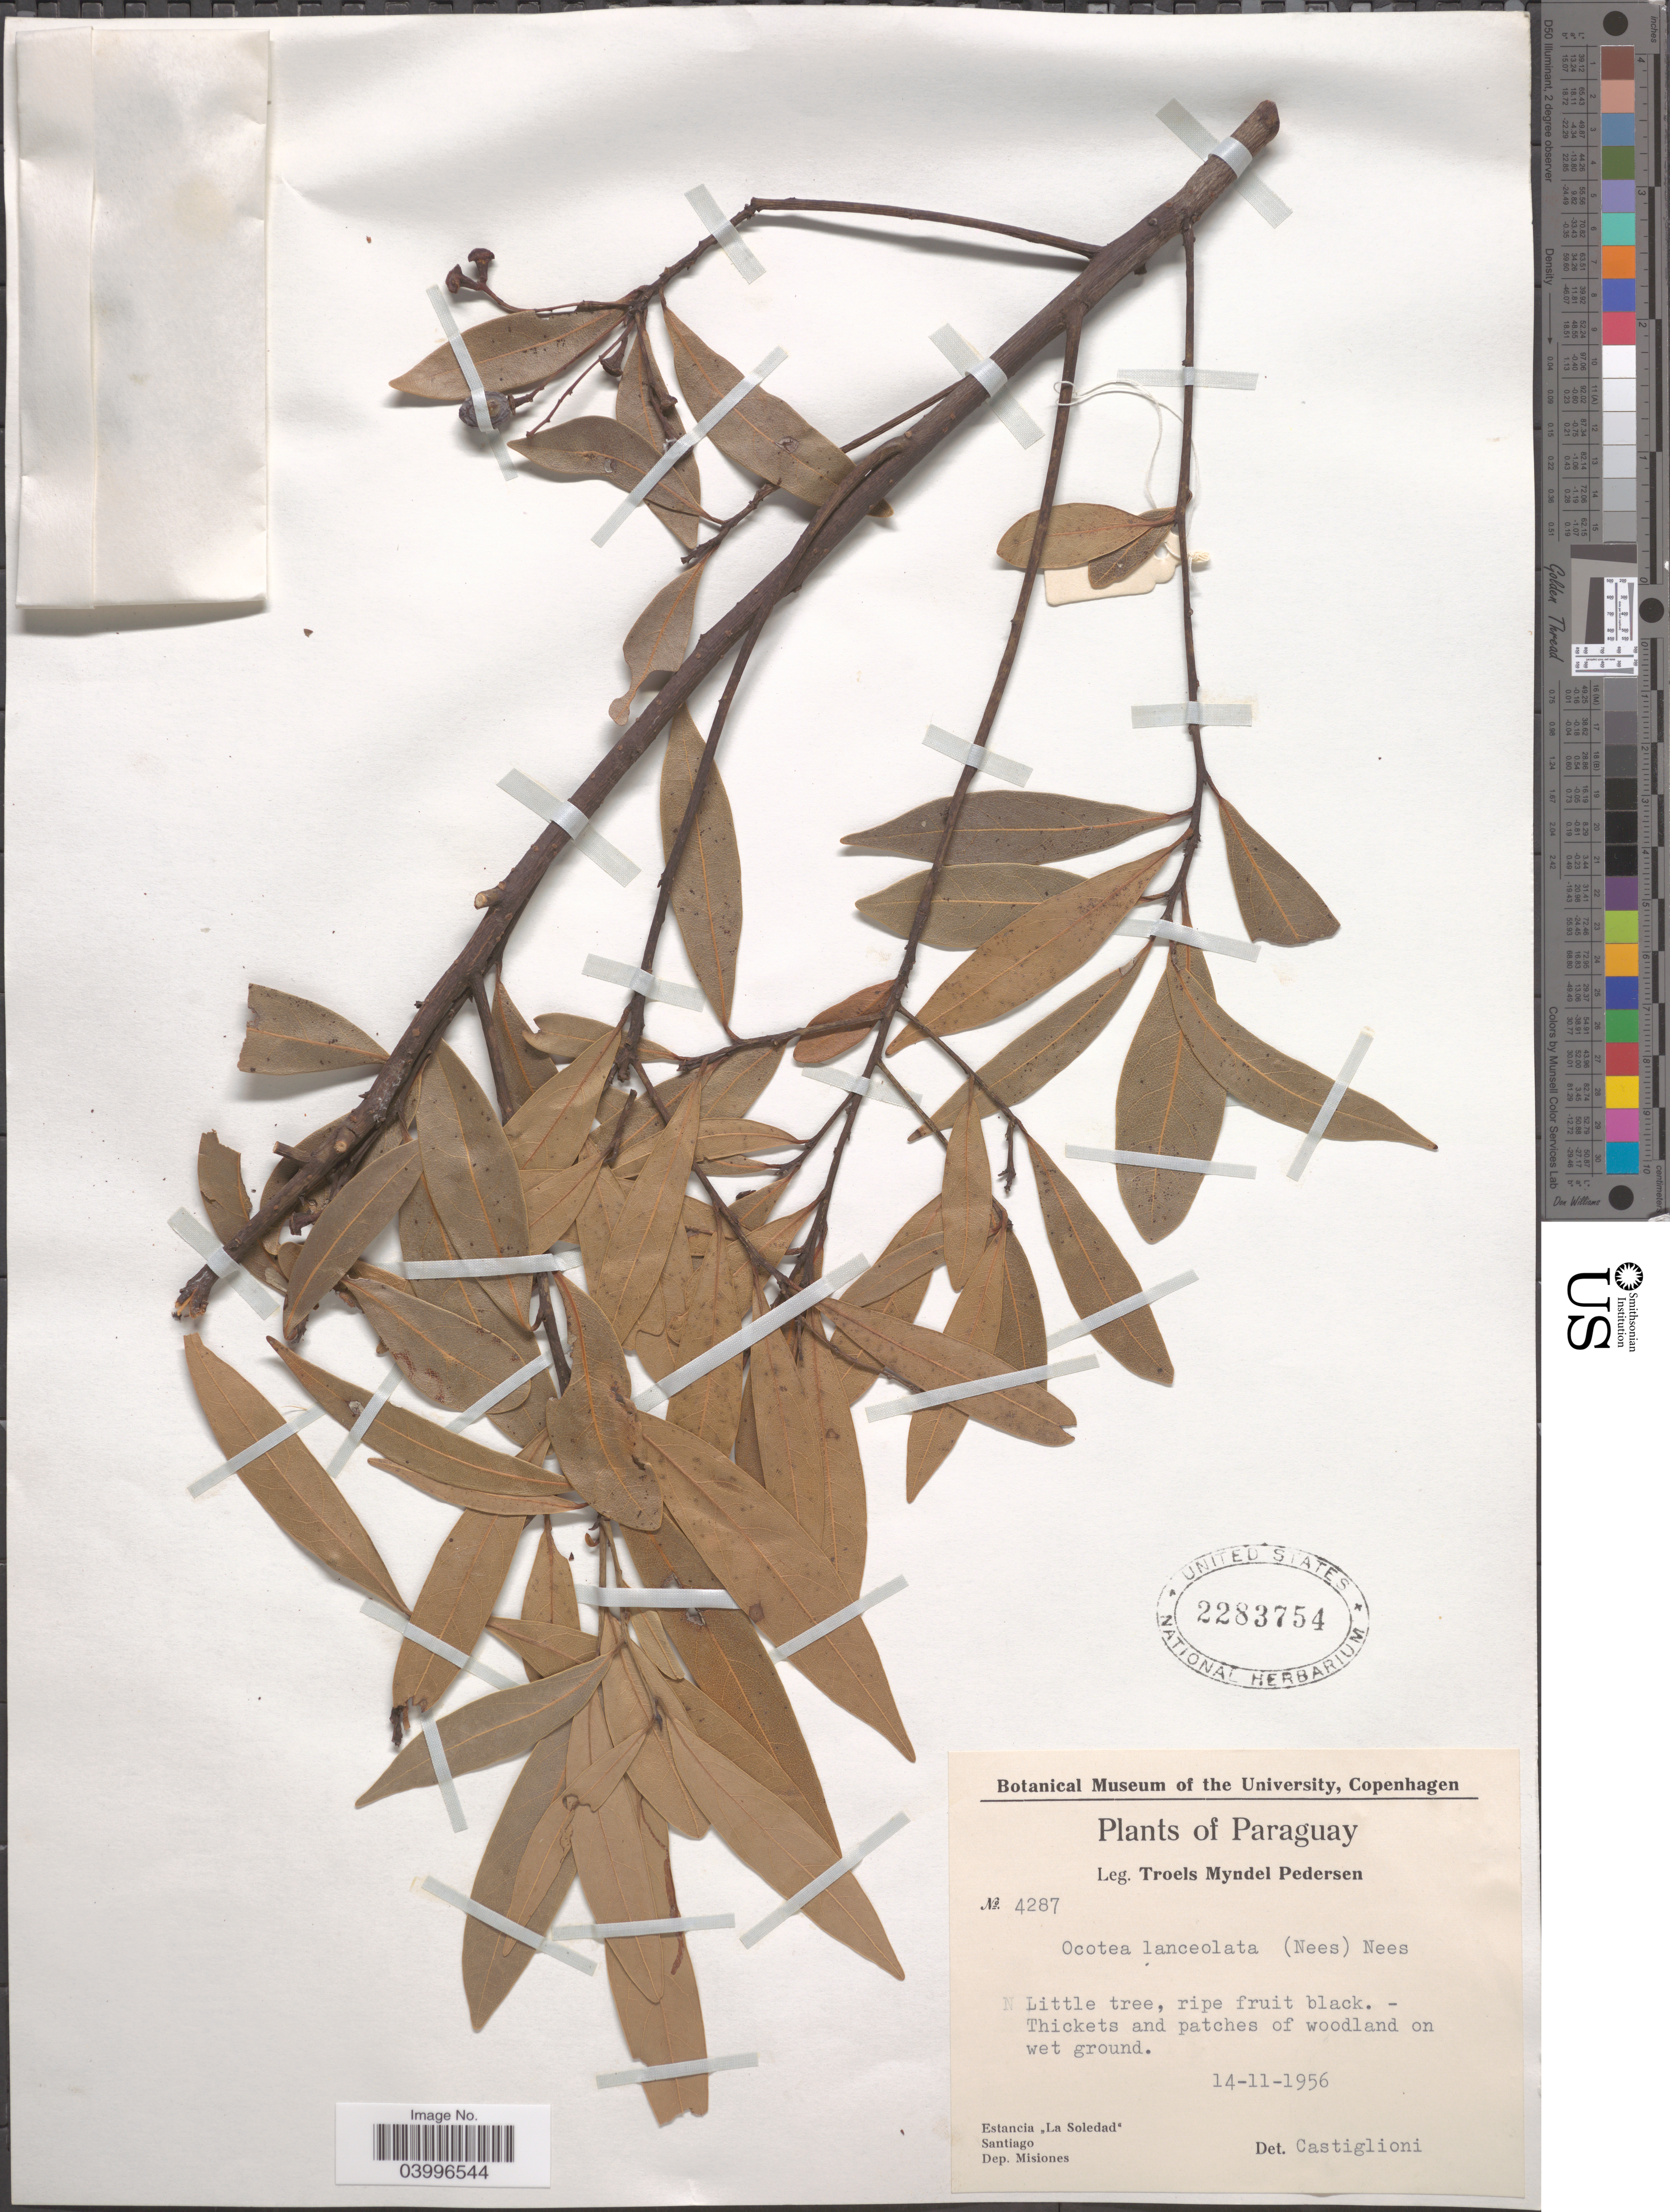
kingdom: Plantae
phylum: Tracheophyta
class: Magnoliopsida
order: Laurales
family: Lauraceae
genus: Ocotea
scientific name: Ocotea lanceolata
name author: Nees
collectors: T. Pederson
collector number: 4287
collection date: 1956-11-14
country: Paraguay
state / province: Misiones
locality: Estancia "La Soledad". Santiago. Dep. Misiones.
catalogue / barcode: US 2283754